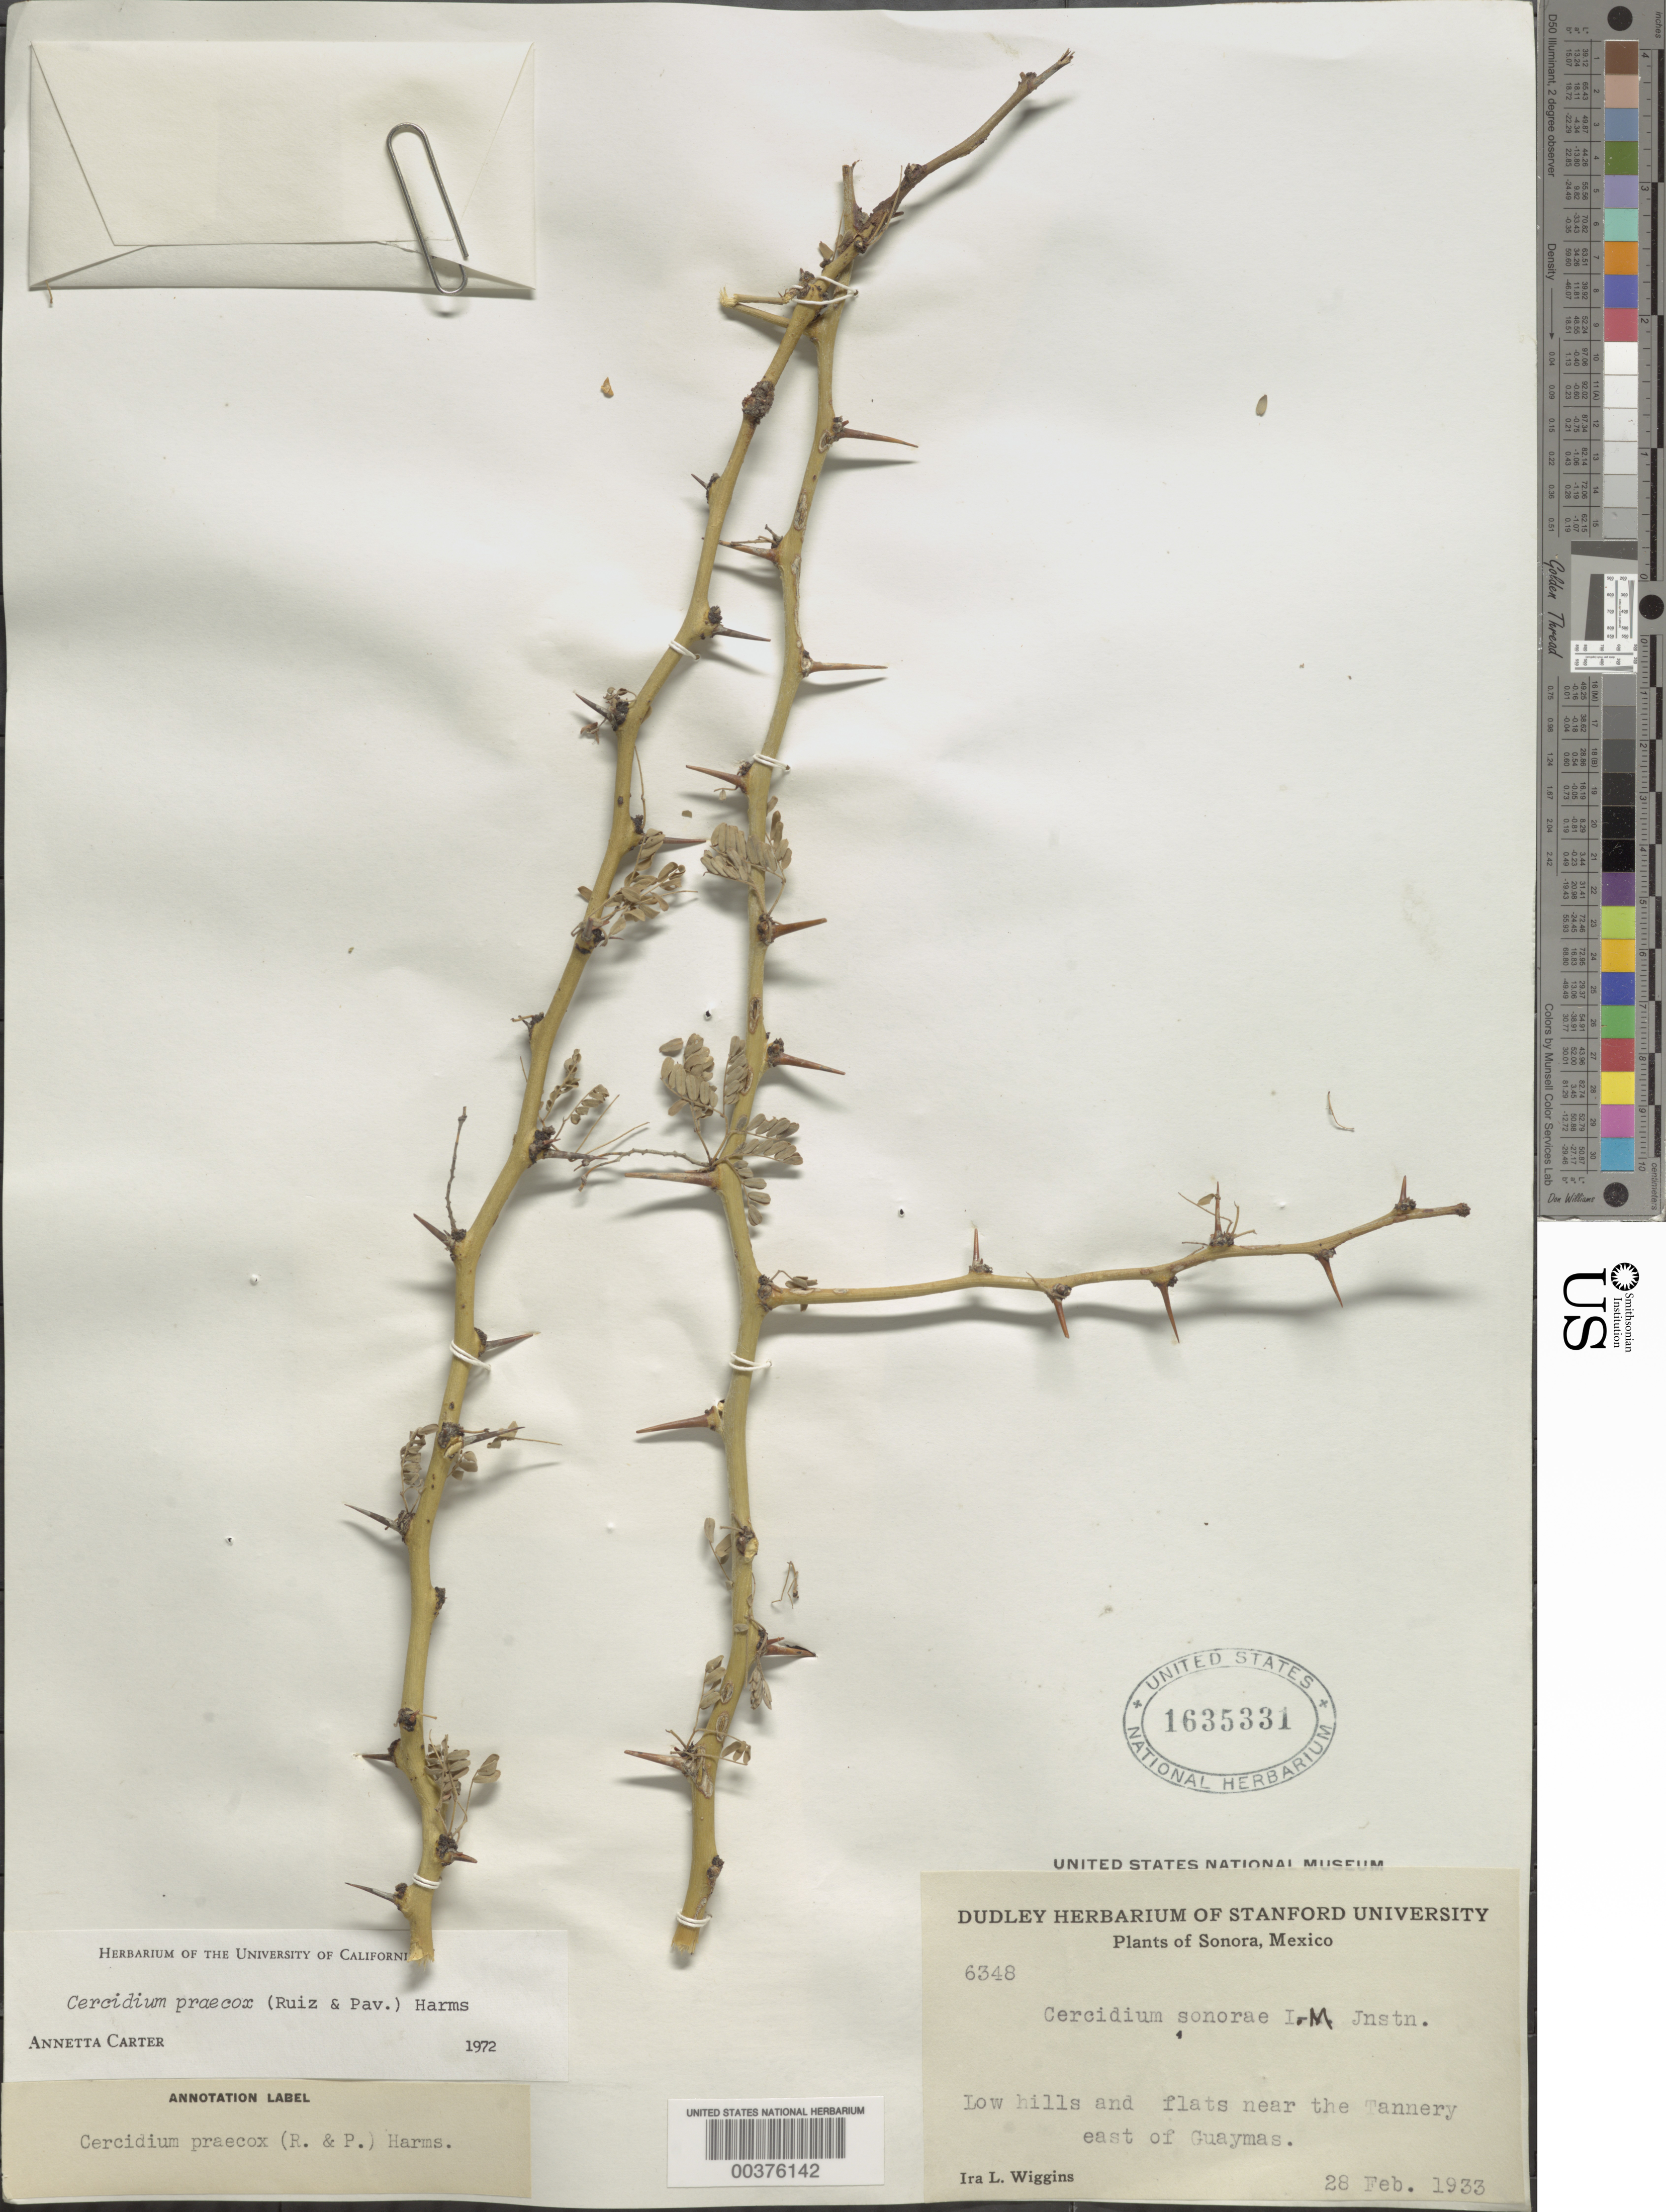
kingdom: Plantae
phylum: Tracheophyta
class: Magnoliopsida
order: Fabales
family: Fabaceae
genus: Parkinsonia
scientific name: Parkinsonia praecox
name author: (Ruiz & Pav.) J.E. Hawkins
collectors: I. L. Wiggins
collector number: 6348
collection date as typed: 28 Feb 1933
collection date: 1933-02-28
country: Mexico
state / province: Sonora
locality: Near tannery E of Guaymas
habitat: Low hills and flats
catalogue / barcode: US 1635331